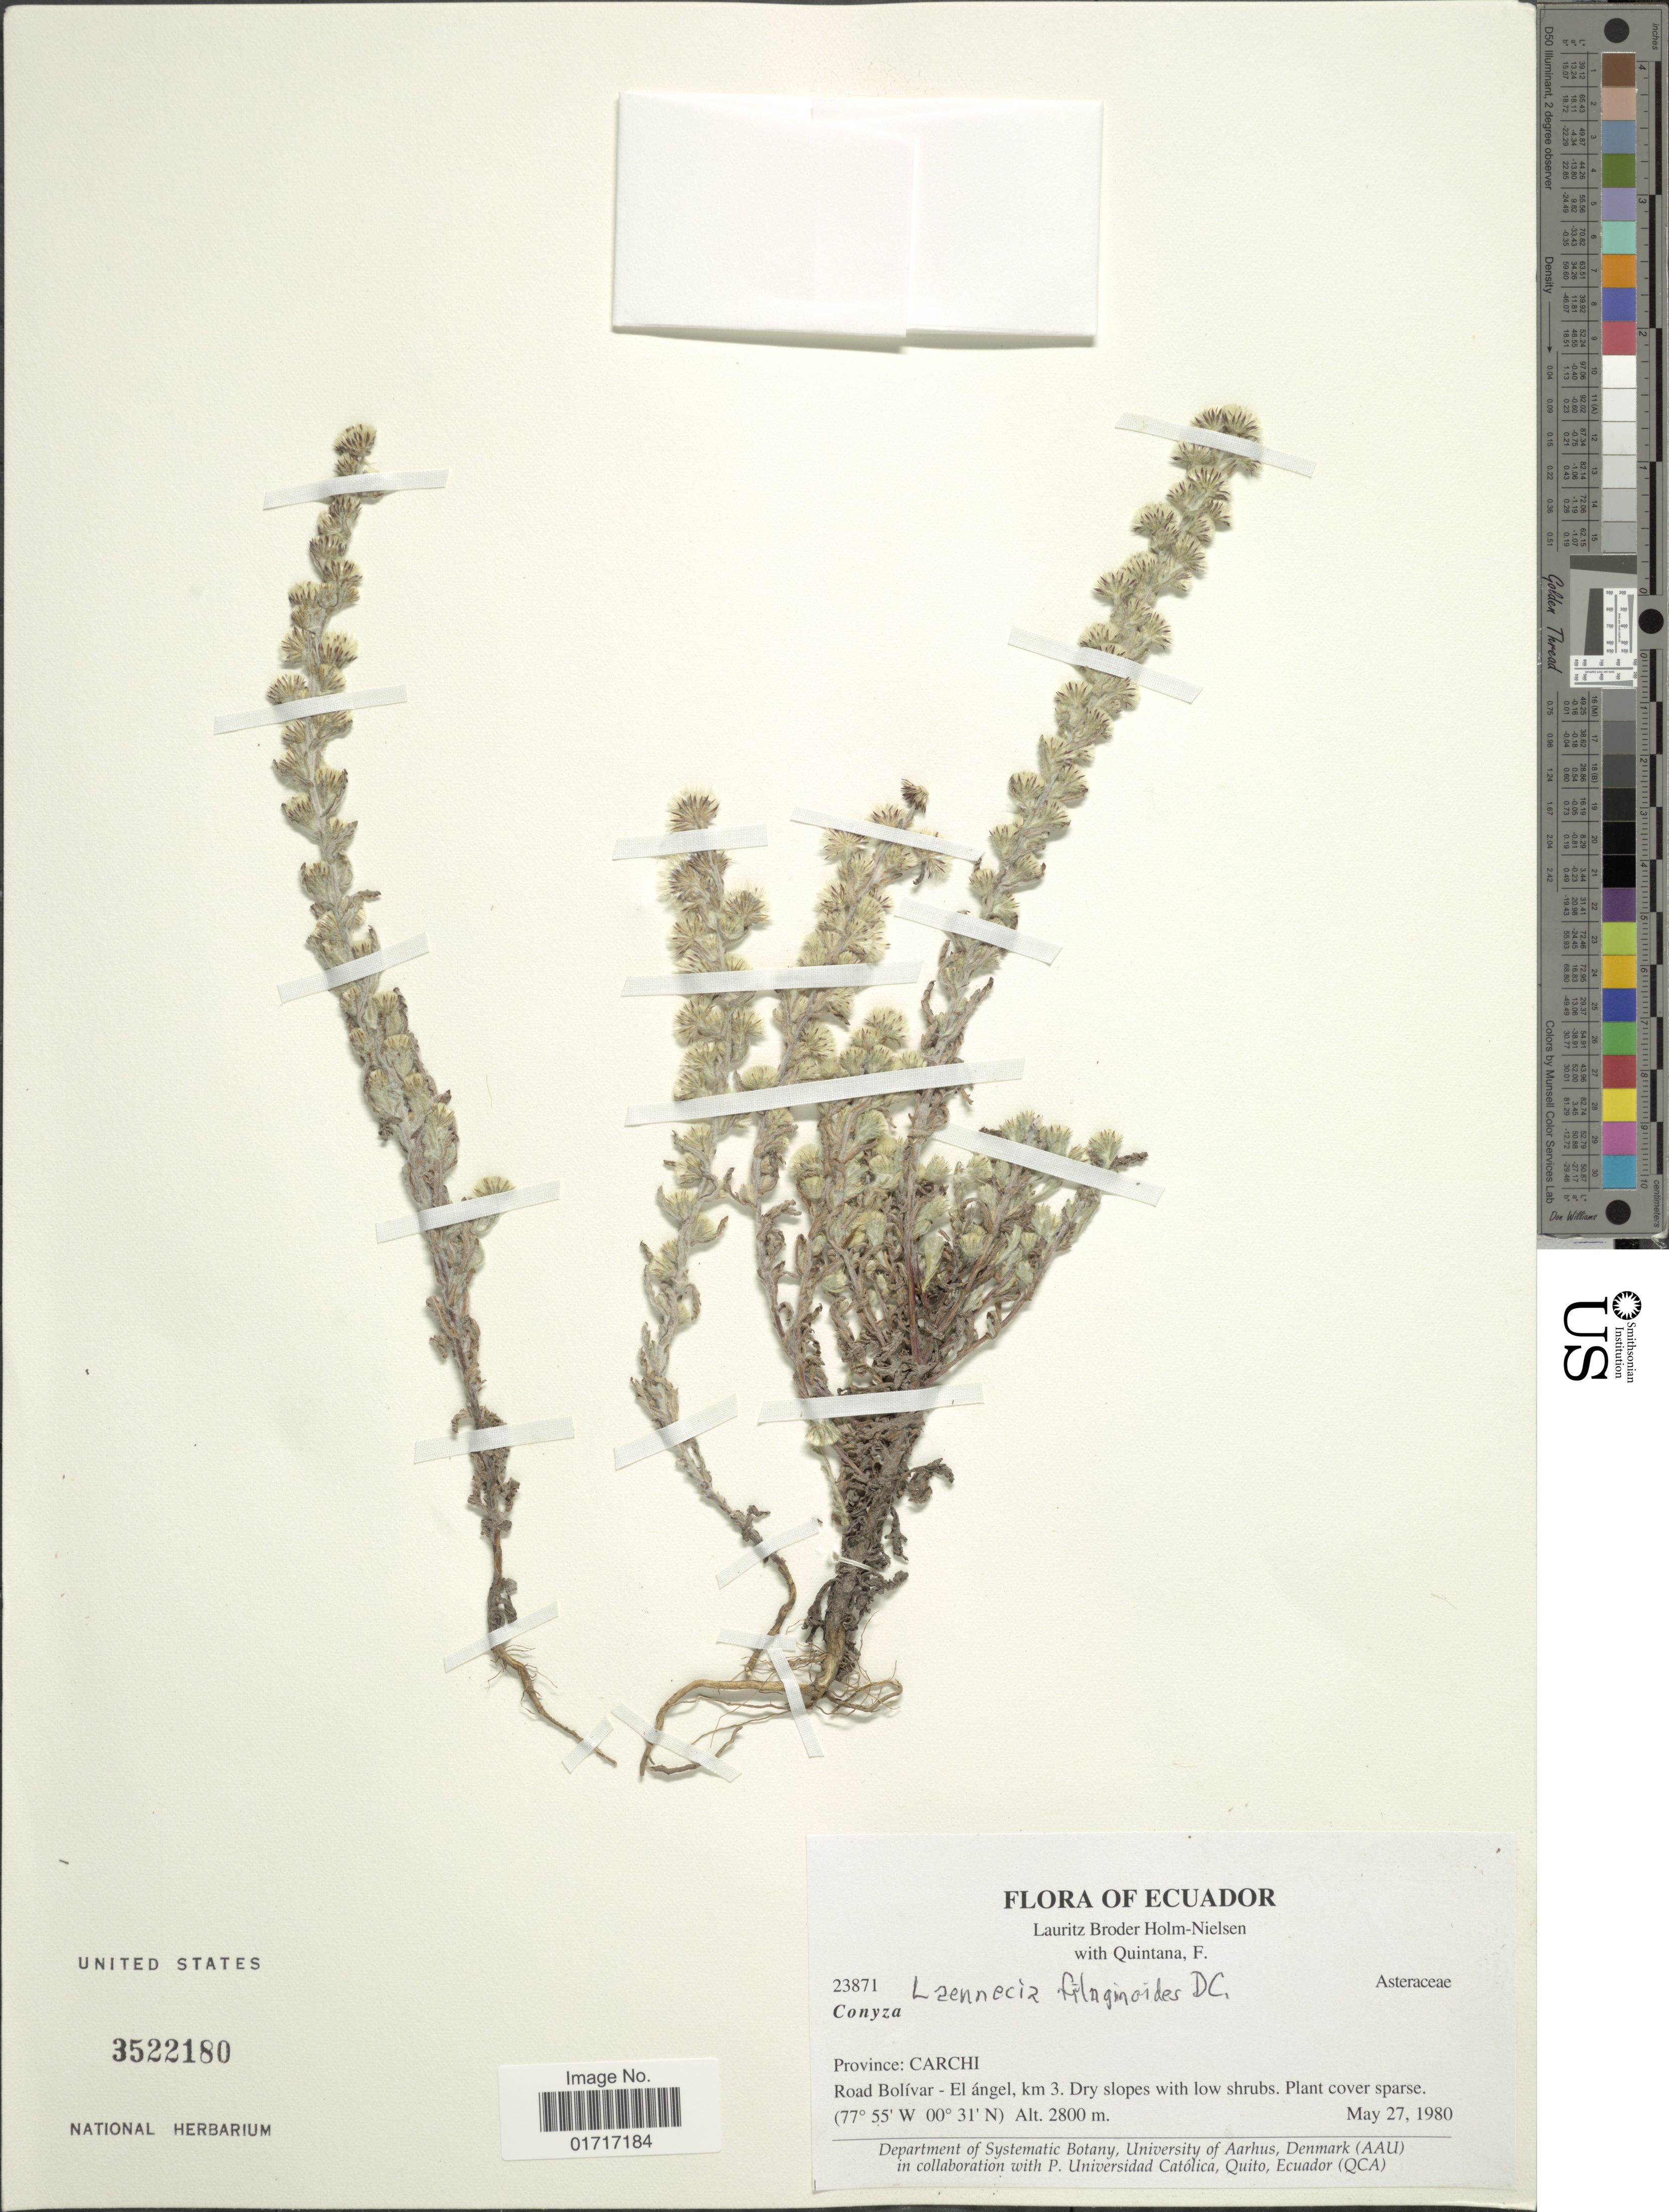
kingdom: Plantae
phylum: Tracheophyta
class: Magnoliopsida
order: Asterales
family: Asteraceae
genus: Conyza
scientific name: Conyza gnaphalioides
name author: Kunth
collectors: L. B. Holm-Nielsen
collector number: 23871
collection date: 1980-05-27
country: Ecuador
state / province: Carchi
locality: Province: Carchi, Road Bolivat - El angel, km 3.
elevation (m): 2800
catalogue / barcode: US 3522180